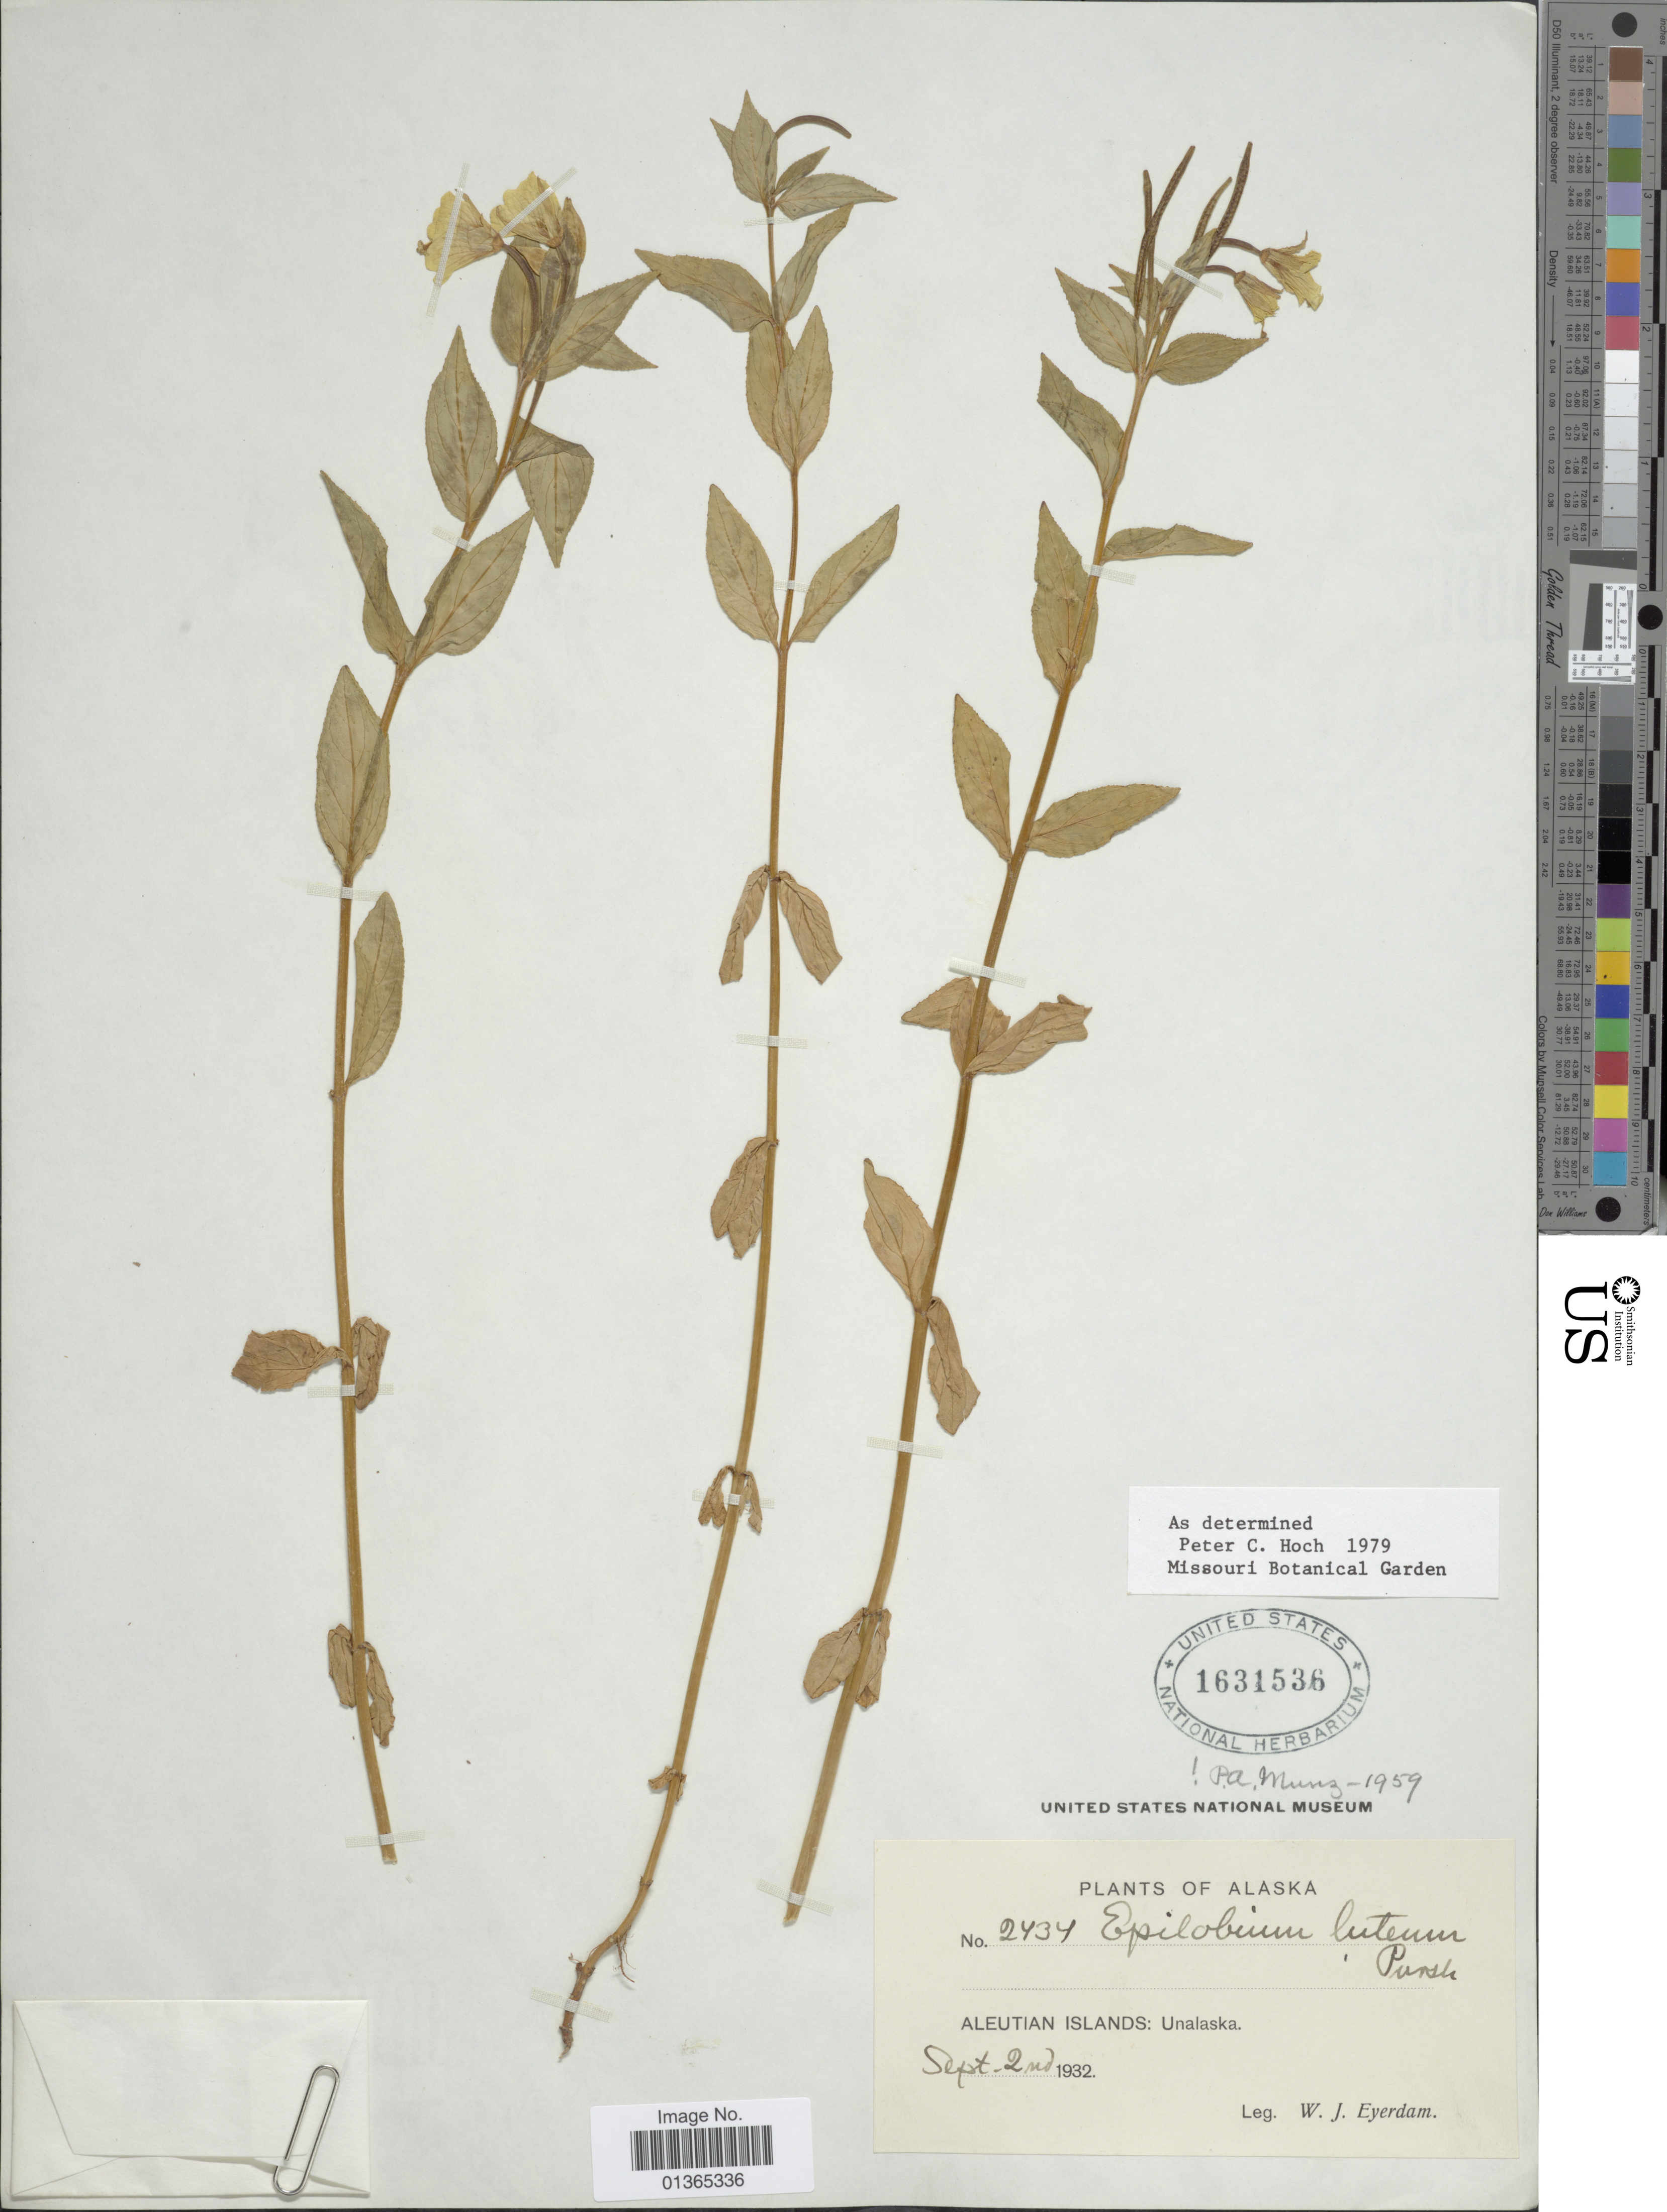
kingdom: Plantae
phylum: Tracheophyta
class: Magnoliopsida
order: Myrtales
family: Onagraceae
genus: Epilobium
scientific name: Epilobium luteum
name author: Pursh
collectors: W. J. Eyerdam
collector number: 2434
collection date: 1932-09-02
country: United States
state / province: Alaska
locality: Aleutian Islands: Unalaska.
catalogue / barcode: US 1631536